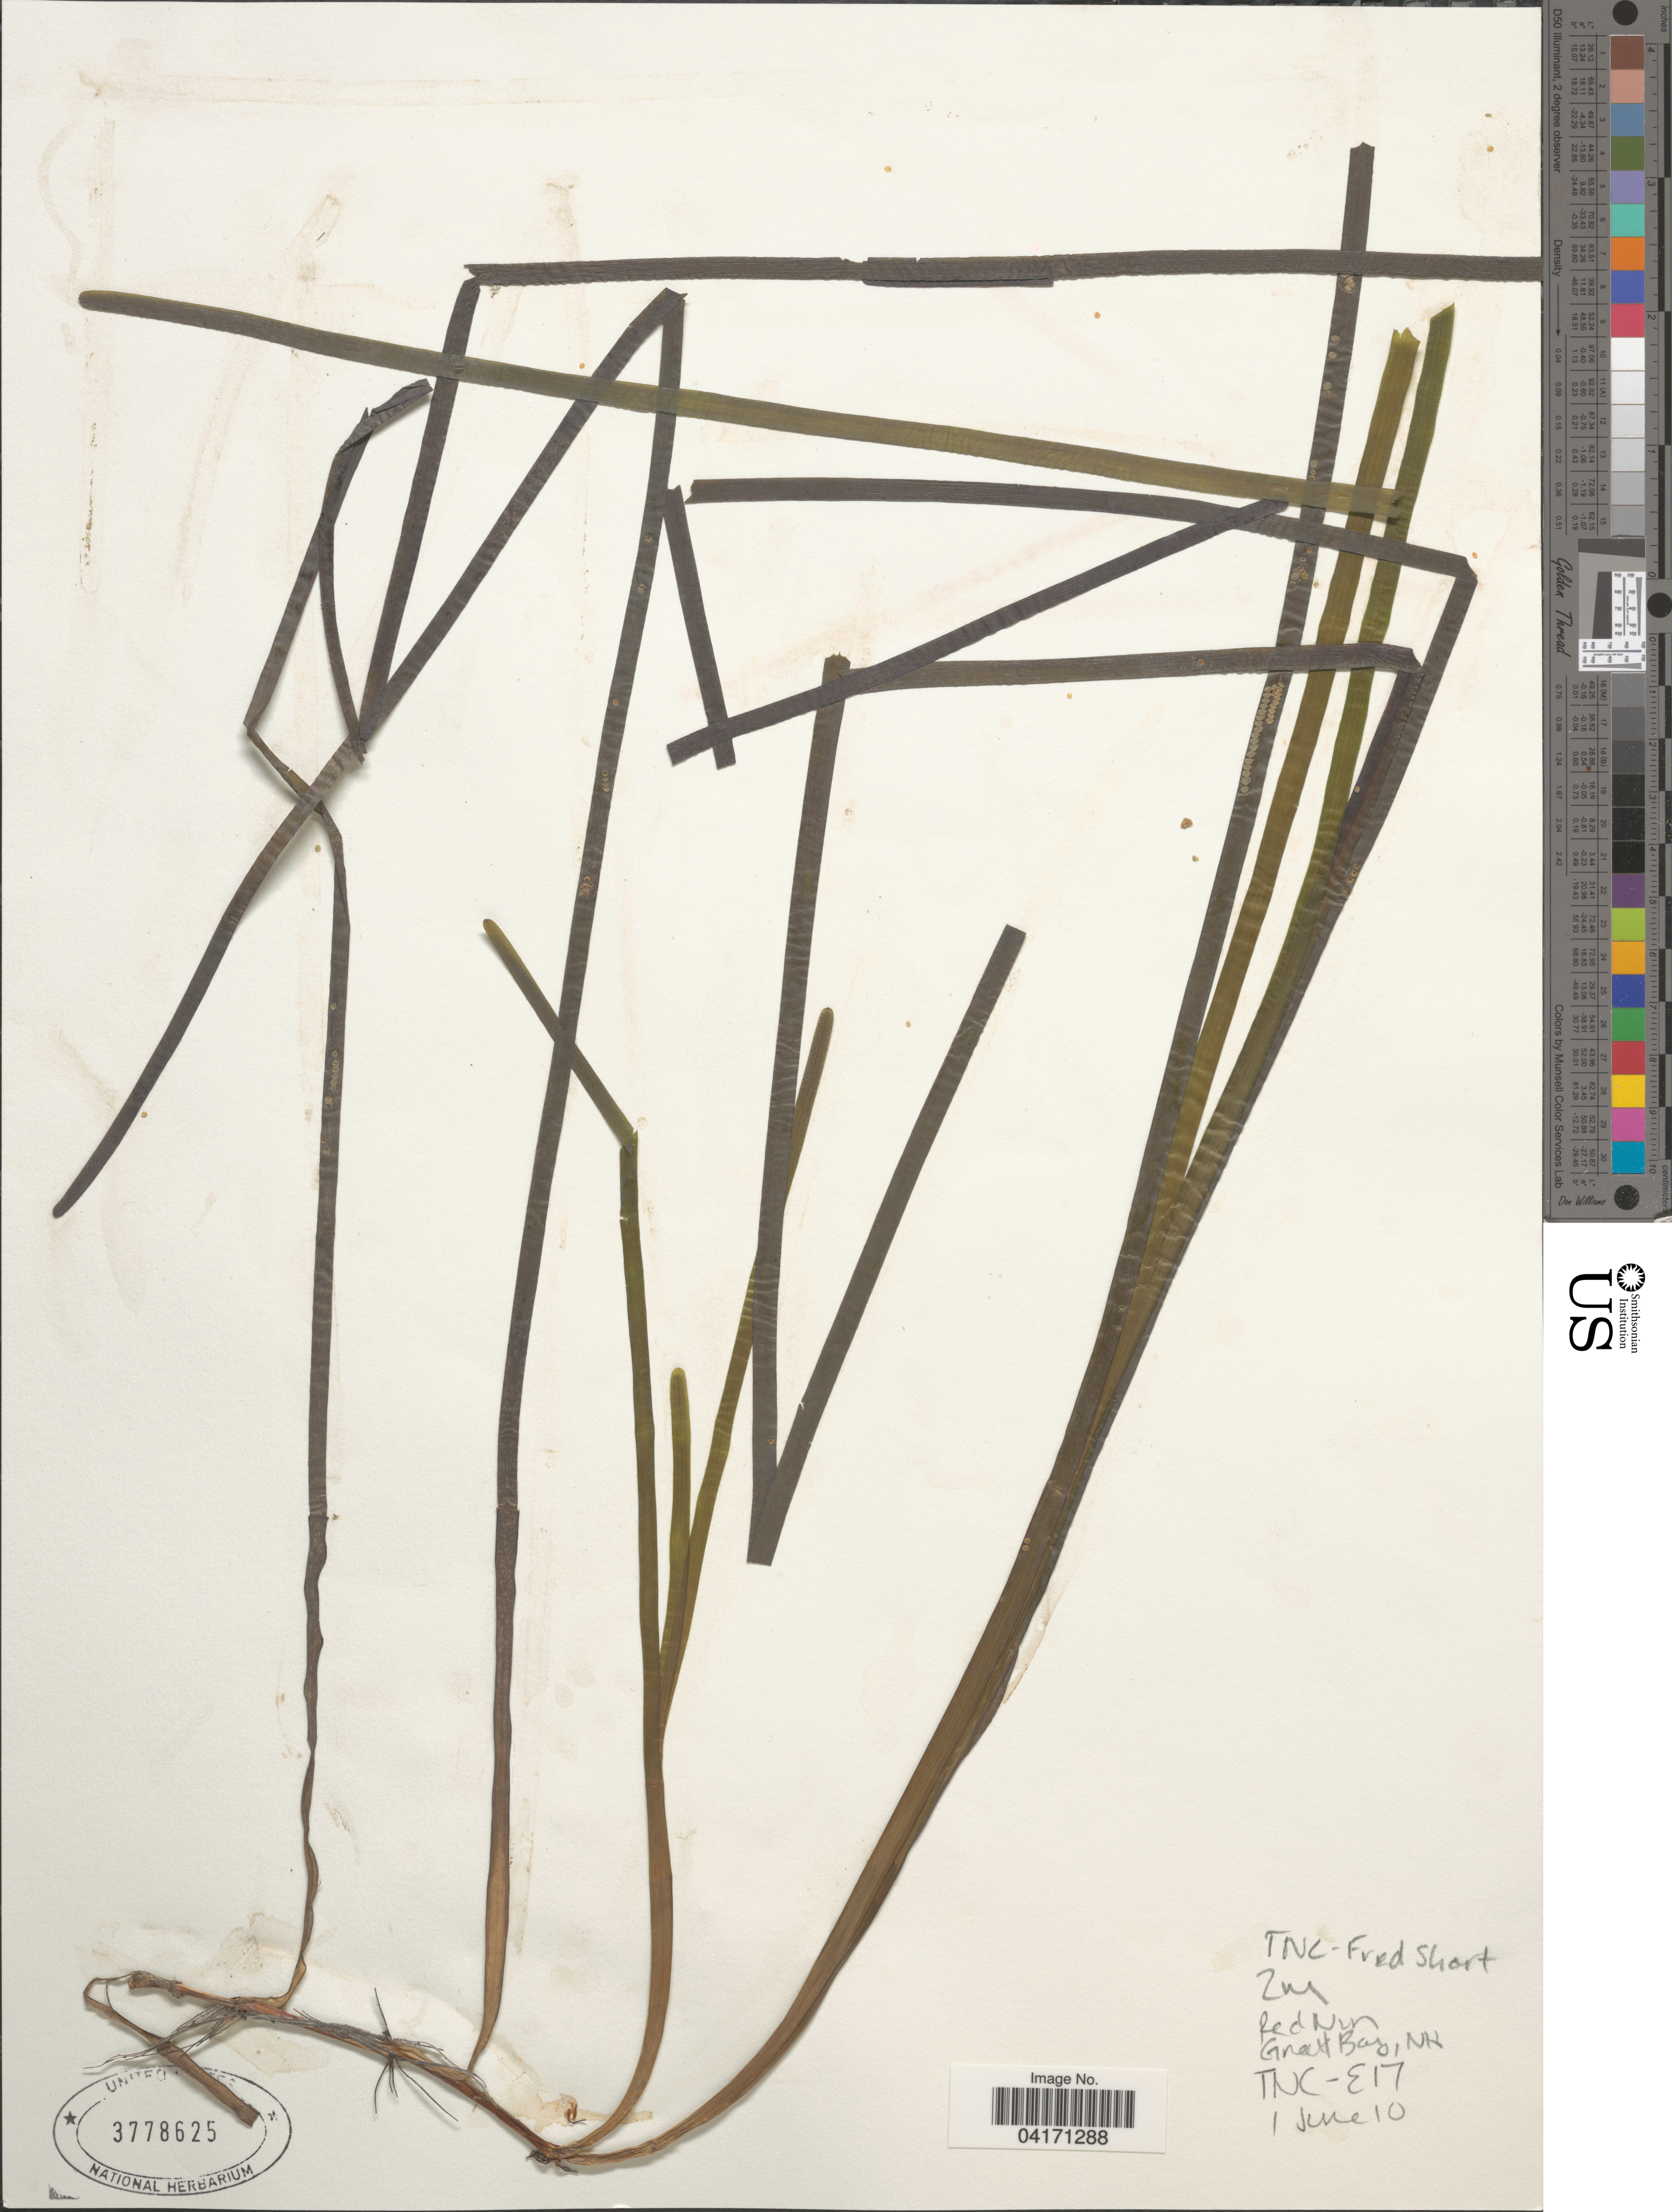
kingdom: Plantae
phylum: Tracheophyta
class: Liliopsida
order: Alismatales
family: Zosteraceae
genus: Zostera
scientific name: Zostera marina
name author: L.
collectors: F. Short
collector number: TNC-E17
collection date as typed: Transcribed d/m/y: 1/6/10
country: United States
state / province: New Hampshire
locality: Red Nun. Great Bay.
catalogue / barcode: US 3778625